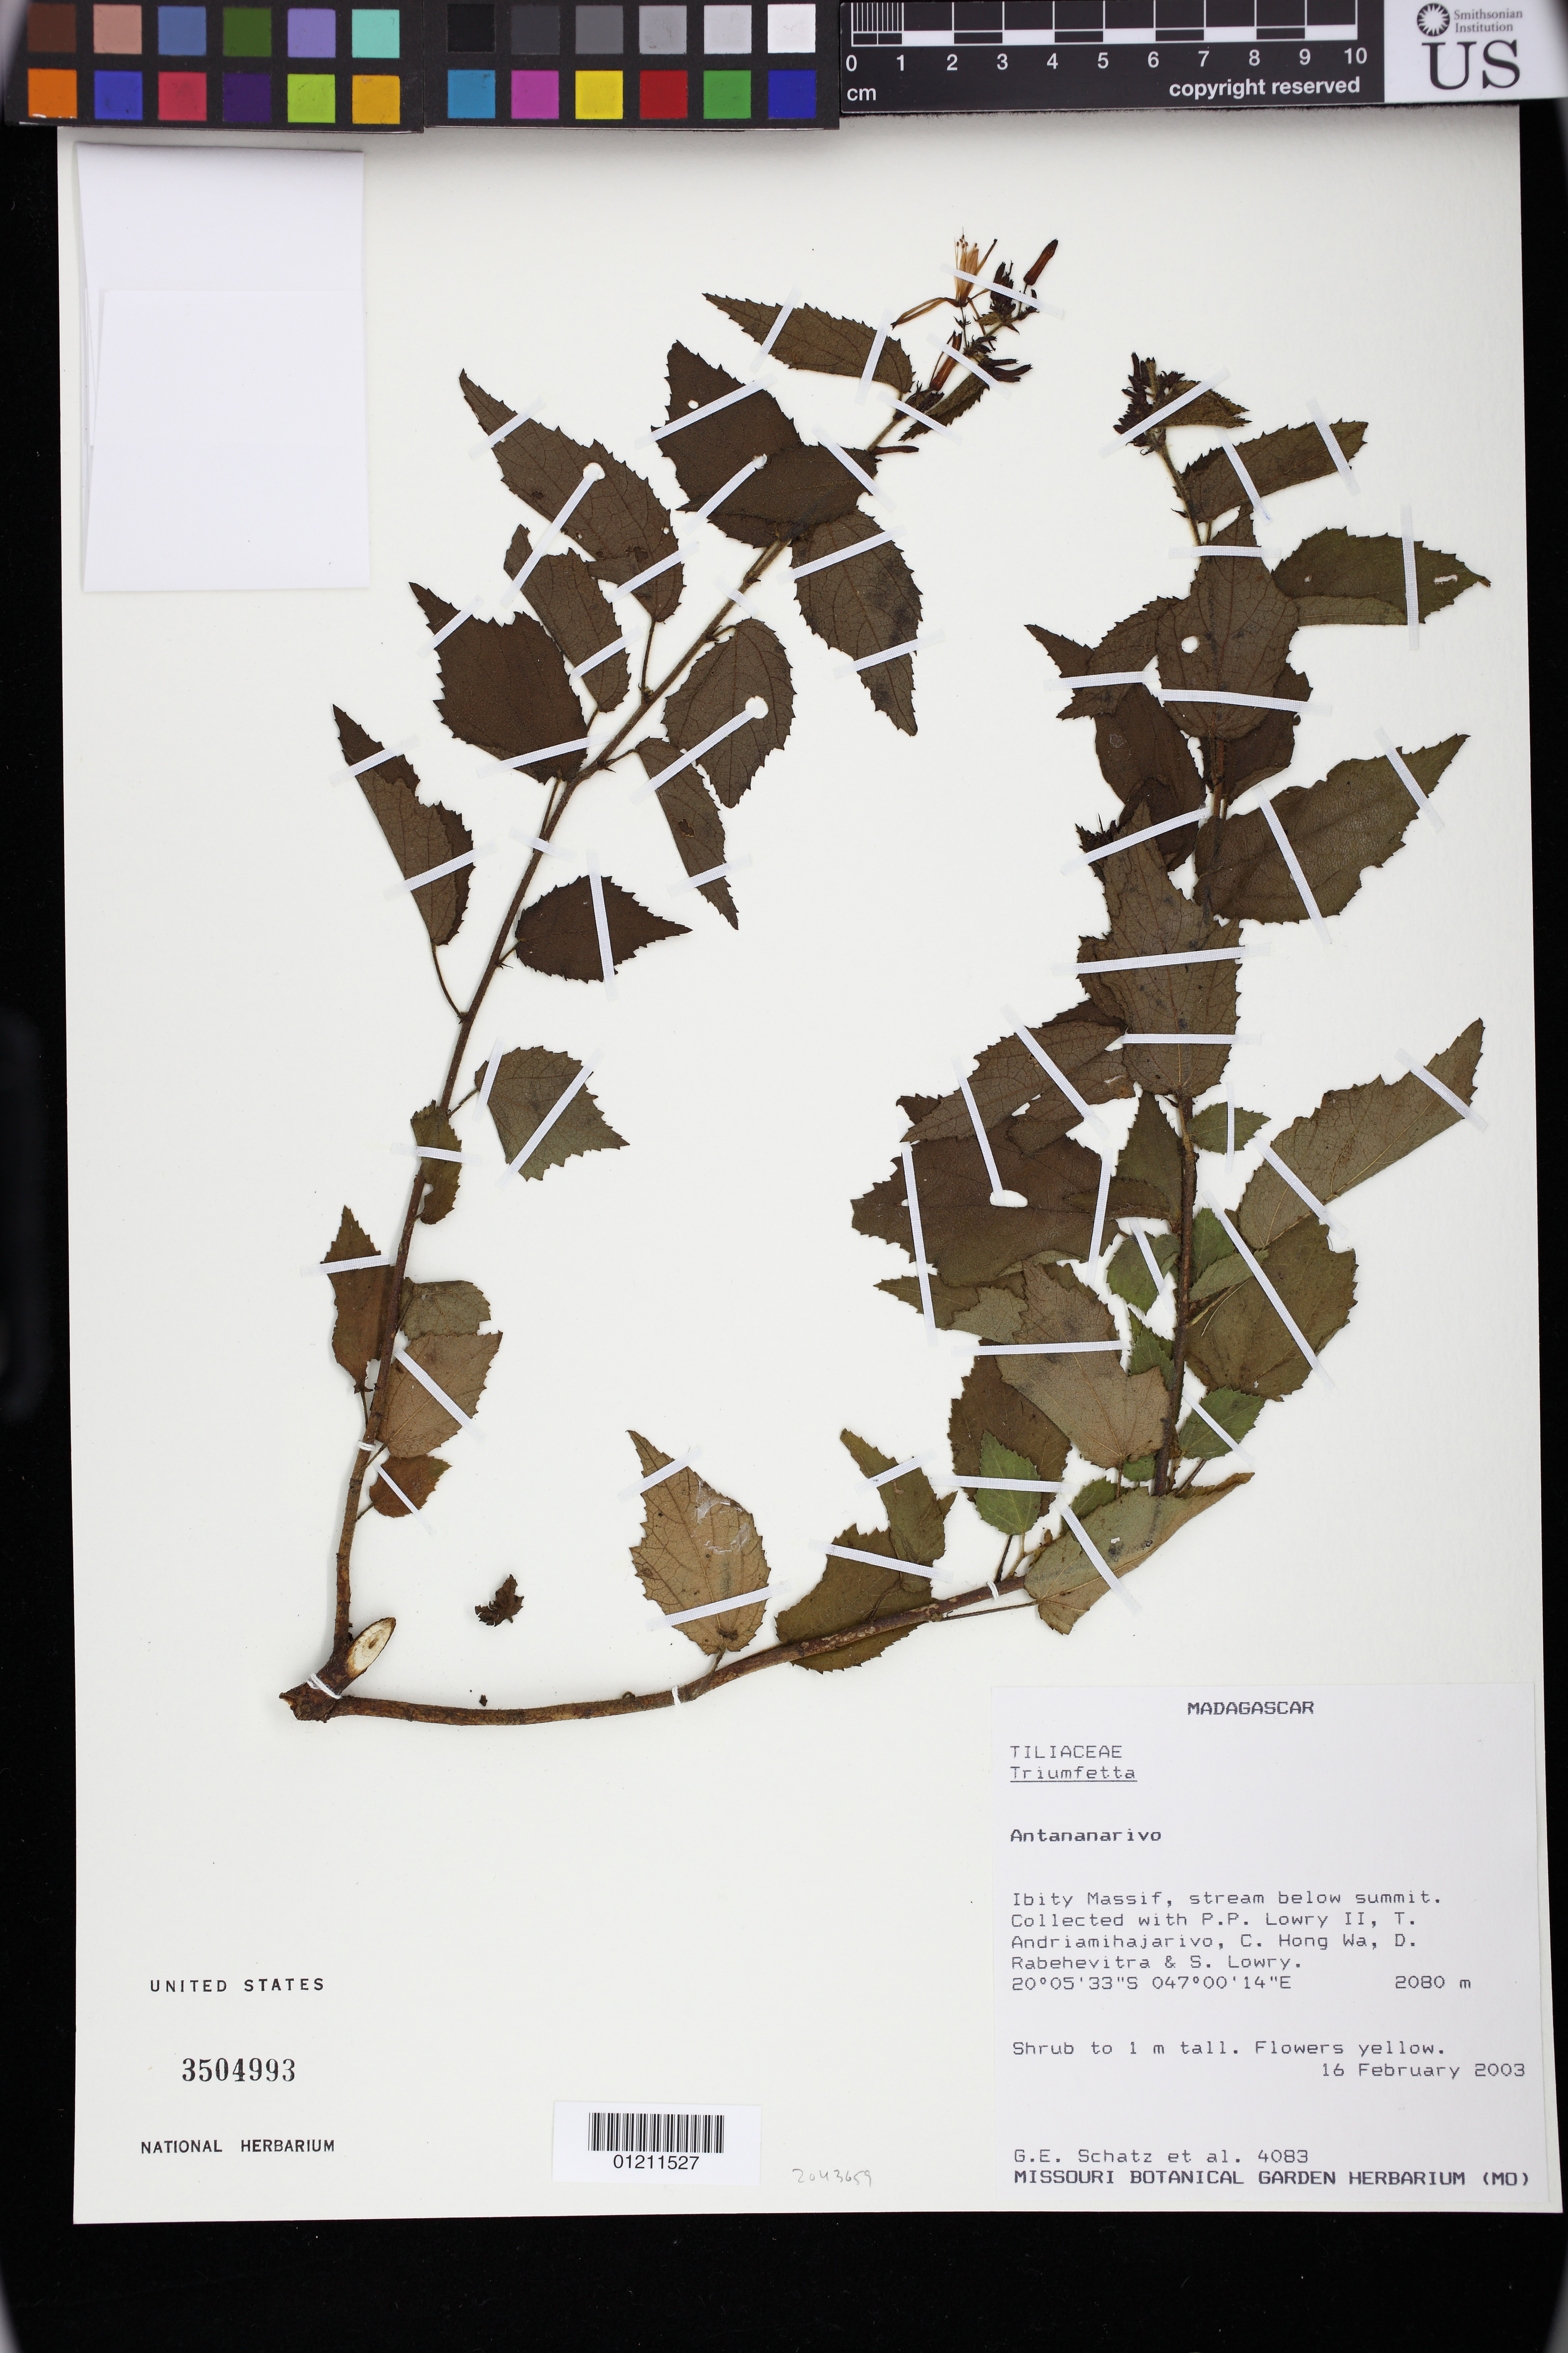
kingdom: Plantae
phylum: Tracheophyta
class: Magnoliopsida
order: Malvales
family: Malvaceae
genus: Triumfetta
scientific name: Triumfetta pilosa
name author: Roth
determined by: Dorr, Laurence J., Curator (BOT), Smithsonian Institution - National Museum of Natural History (UNITED STATES)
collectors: G. Schatz, P. P. Lowry, T. H. Andriamihajarivo & C. Hong-Wa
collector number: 4083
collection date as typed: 16 Feb 2003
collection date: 2003-02-16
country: Madagascar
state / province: Vakinankaratra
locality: Antananarivo. Ibity Massif, stream below summit.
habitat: stream below summit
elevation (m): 2080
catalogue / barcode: US 3504993